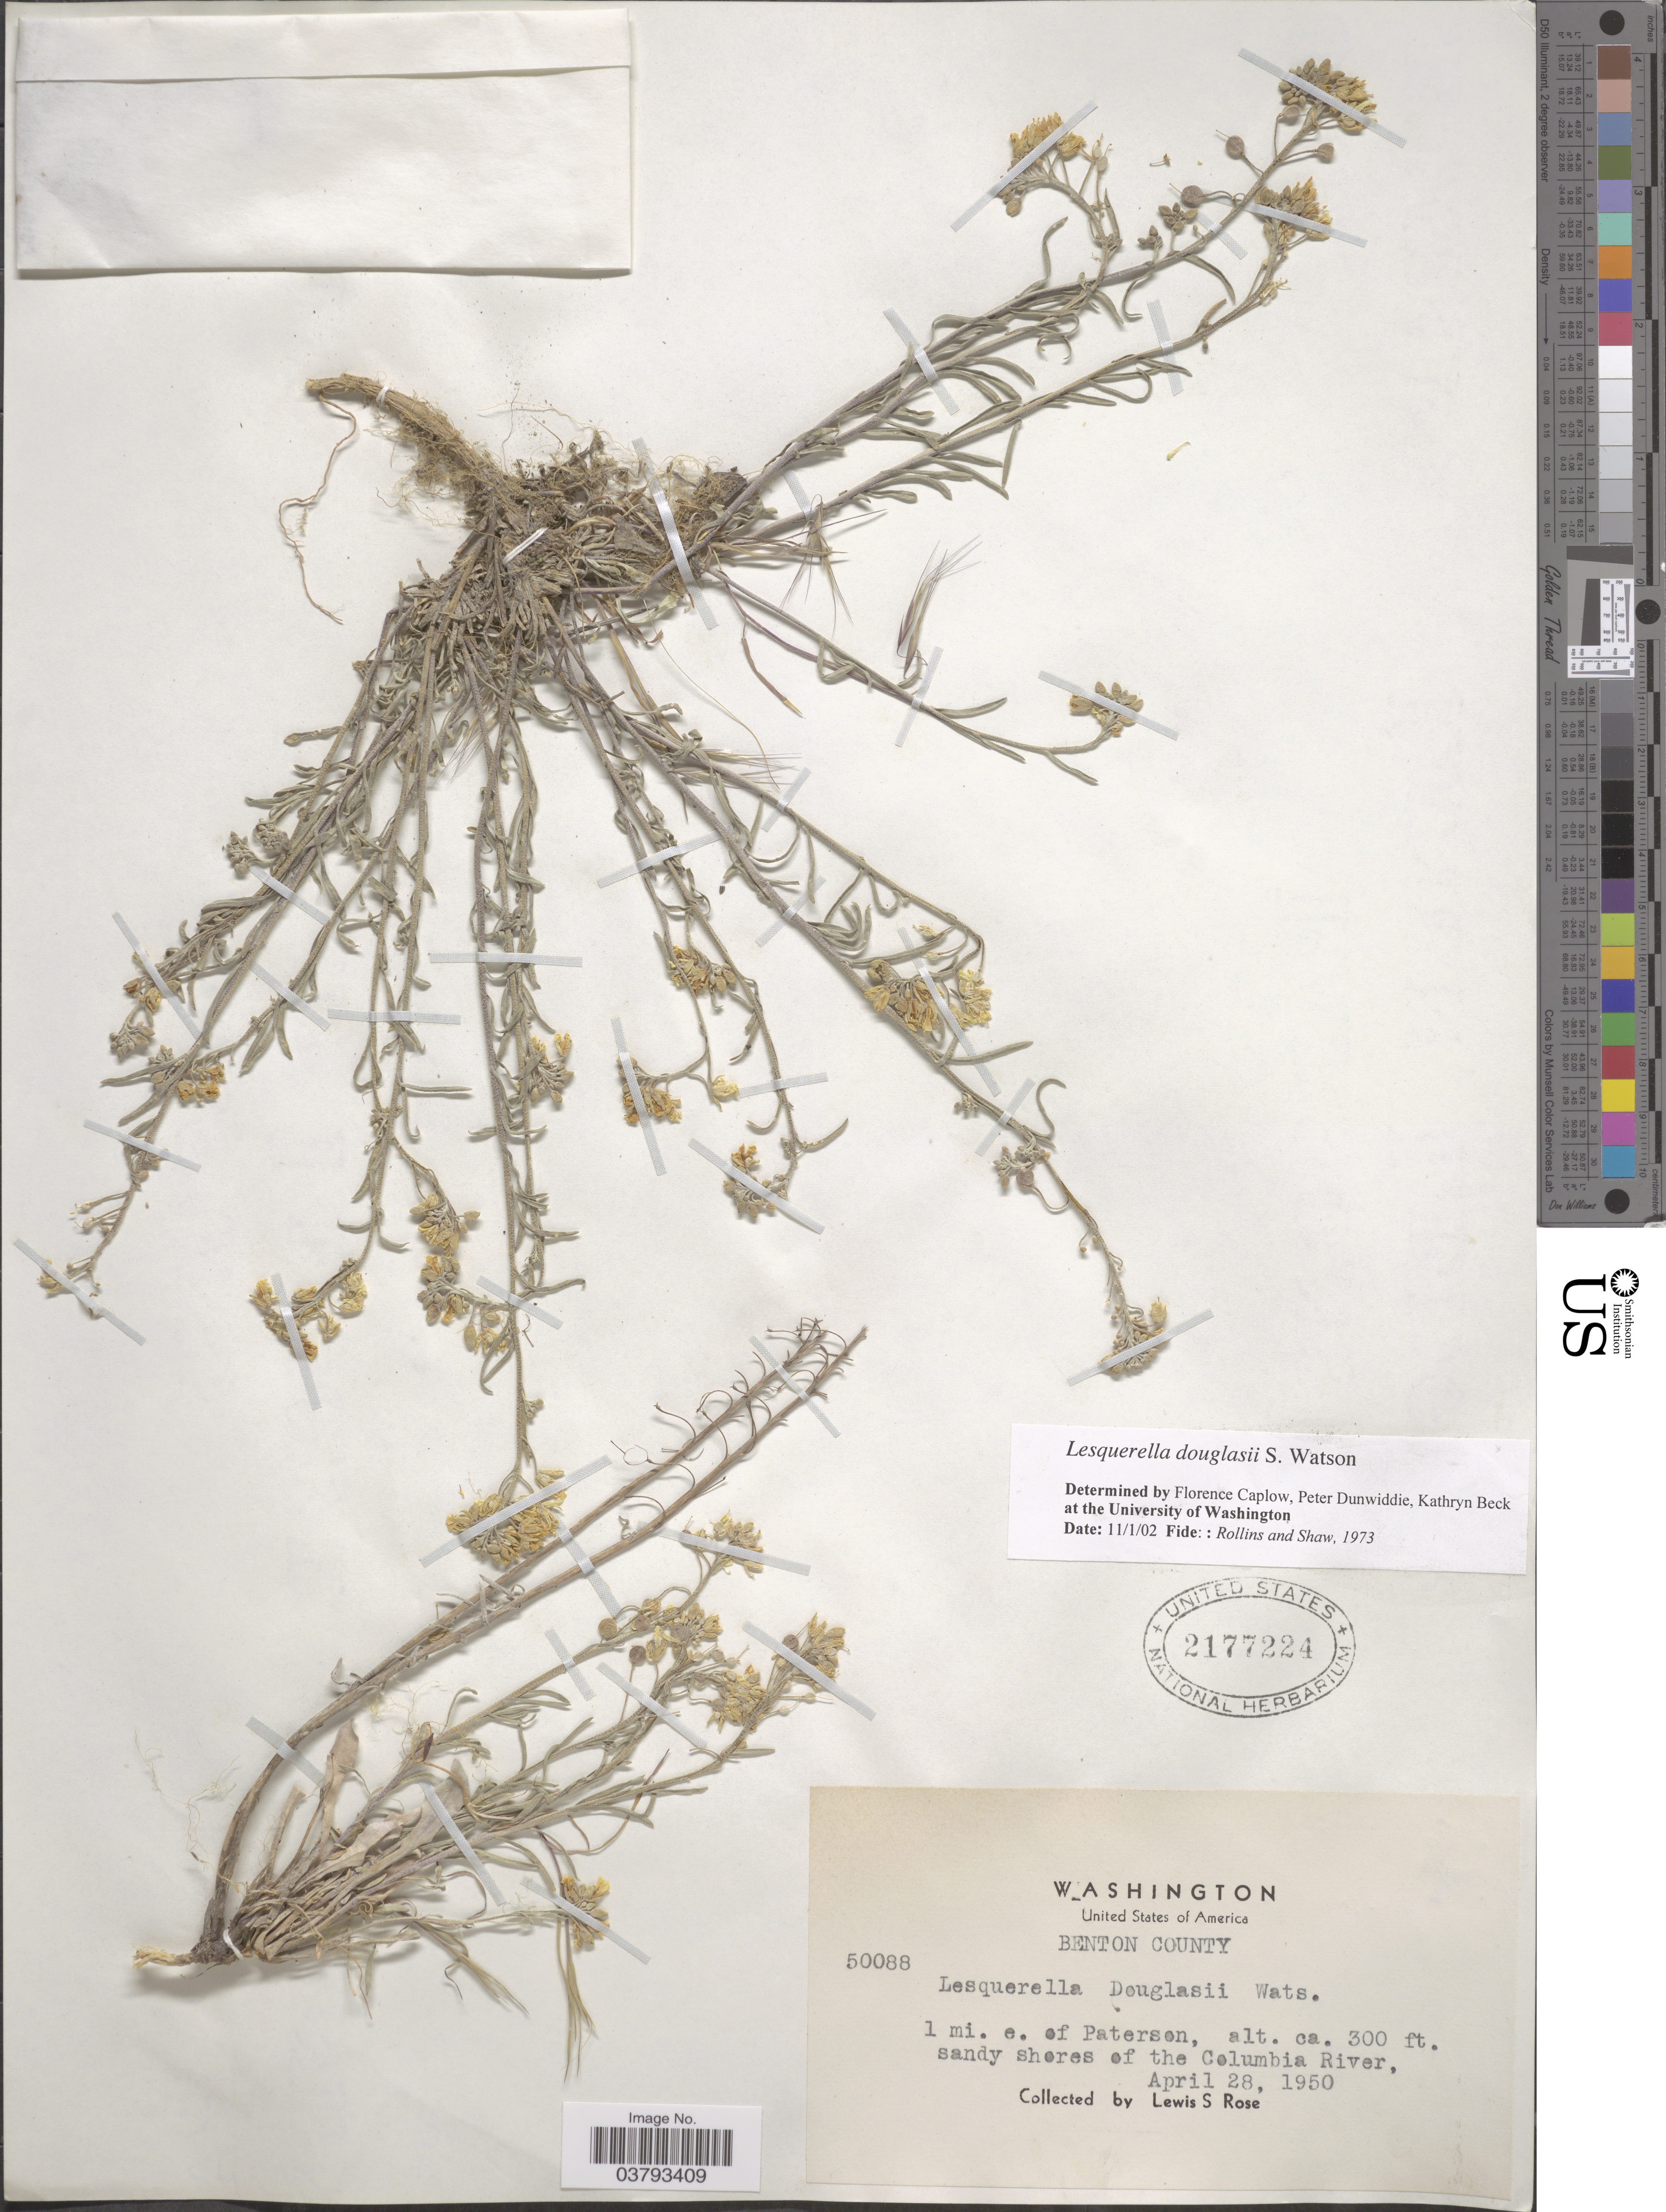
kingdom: Plantae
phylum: Tracheophyta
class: Magnoliopsida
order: Brassicales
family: Brassicaceae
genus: Lesquerella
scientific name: Lesquerella douglasii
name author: S. Watson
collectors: L. S. Rose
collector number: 50088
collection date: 1950-04-28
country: United States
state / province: Washington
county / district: Benton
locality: Benton County. 1 mi. e. of Paterson. Sandy shores of the Columbia River.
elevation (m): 91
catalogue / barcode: US 2177224